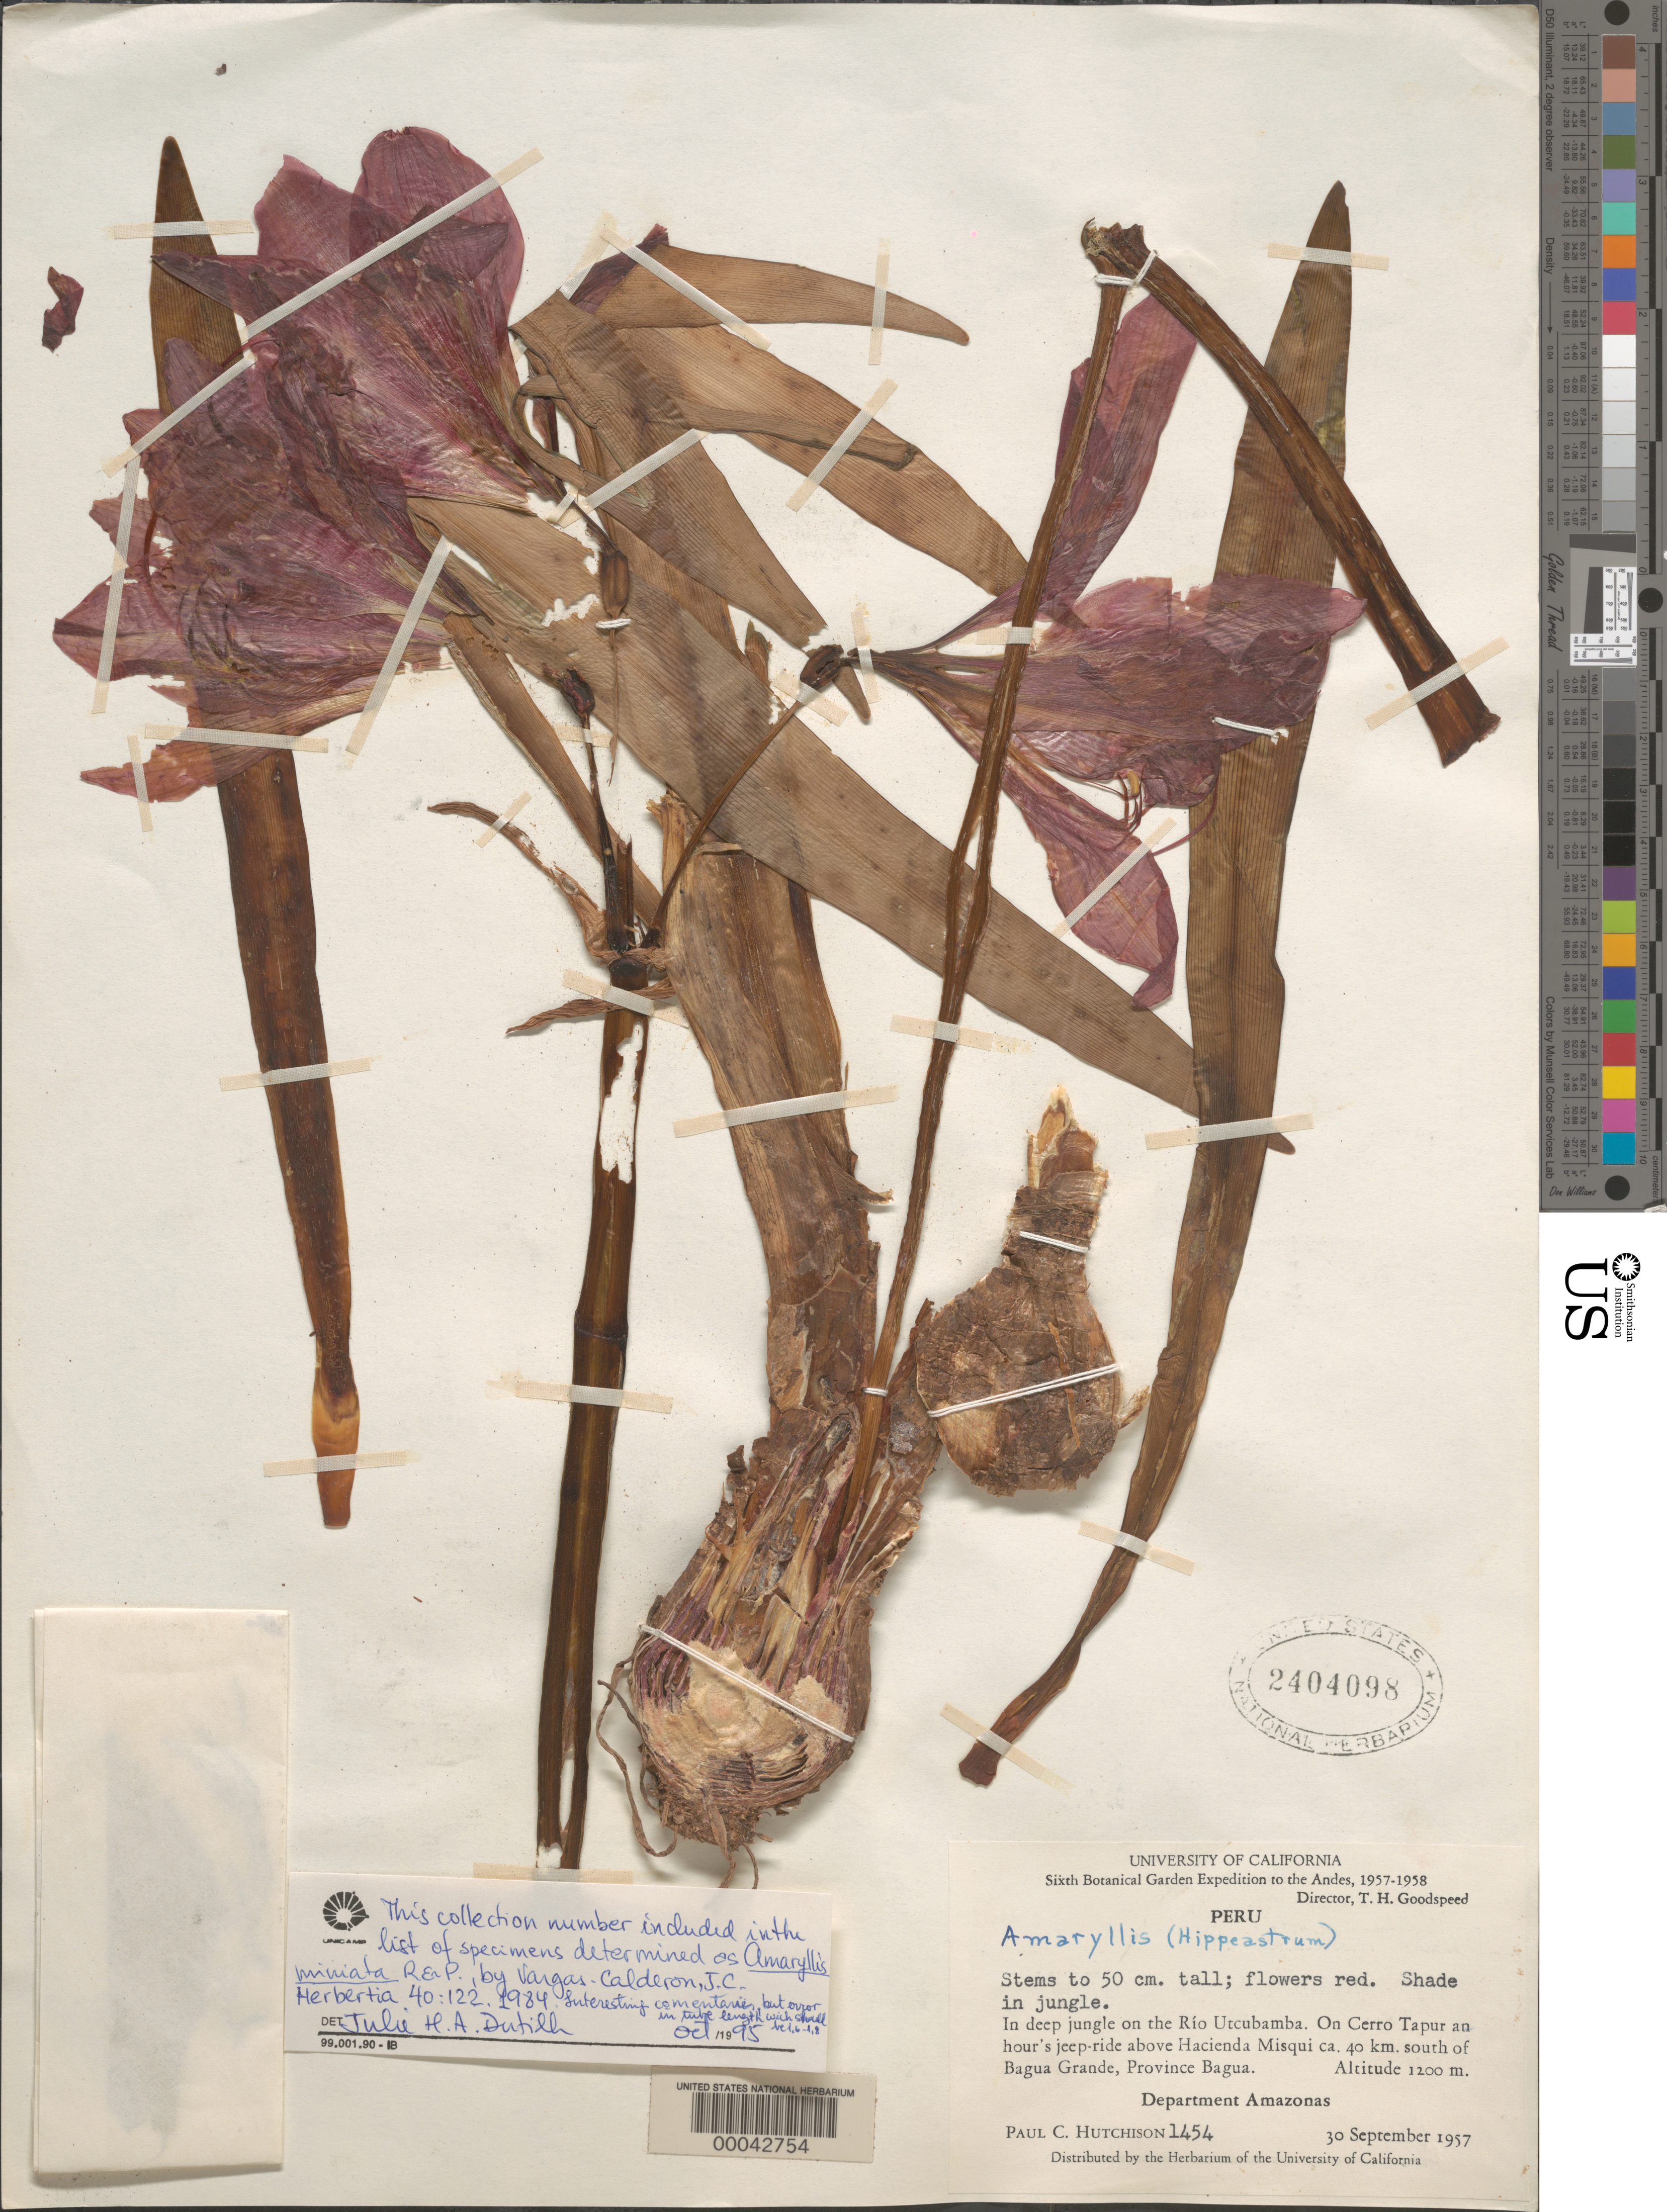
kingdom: Plantae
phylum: Tracheophyta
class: Liliopsida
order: Asparagales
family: Amaryllidaceae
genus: Amaryllis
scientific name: Amaryllis miniata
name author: Ruiz & Pav.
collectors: P. C. Hutchison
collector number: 1454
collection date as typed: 30 Sep 1957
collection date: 1957-09-30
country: Peru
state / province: Amazonas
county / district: Bagua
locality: on the Río Utcubamba, on Cerro Tapur, an hour's jeep ride above Hacienda Misqui, ca. 40 km S of Bagua Grande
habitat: In deep jungle; shade in jungle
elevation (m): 1200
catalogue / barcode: US 2404098